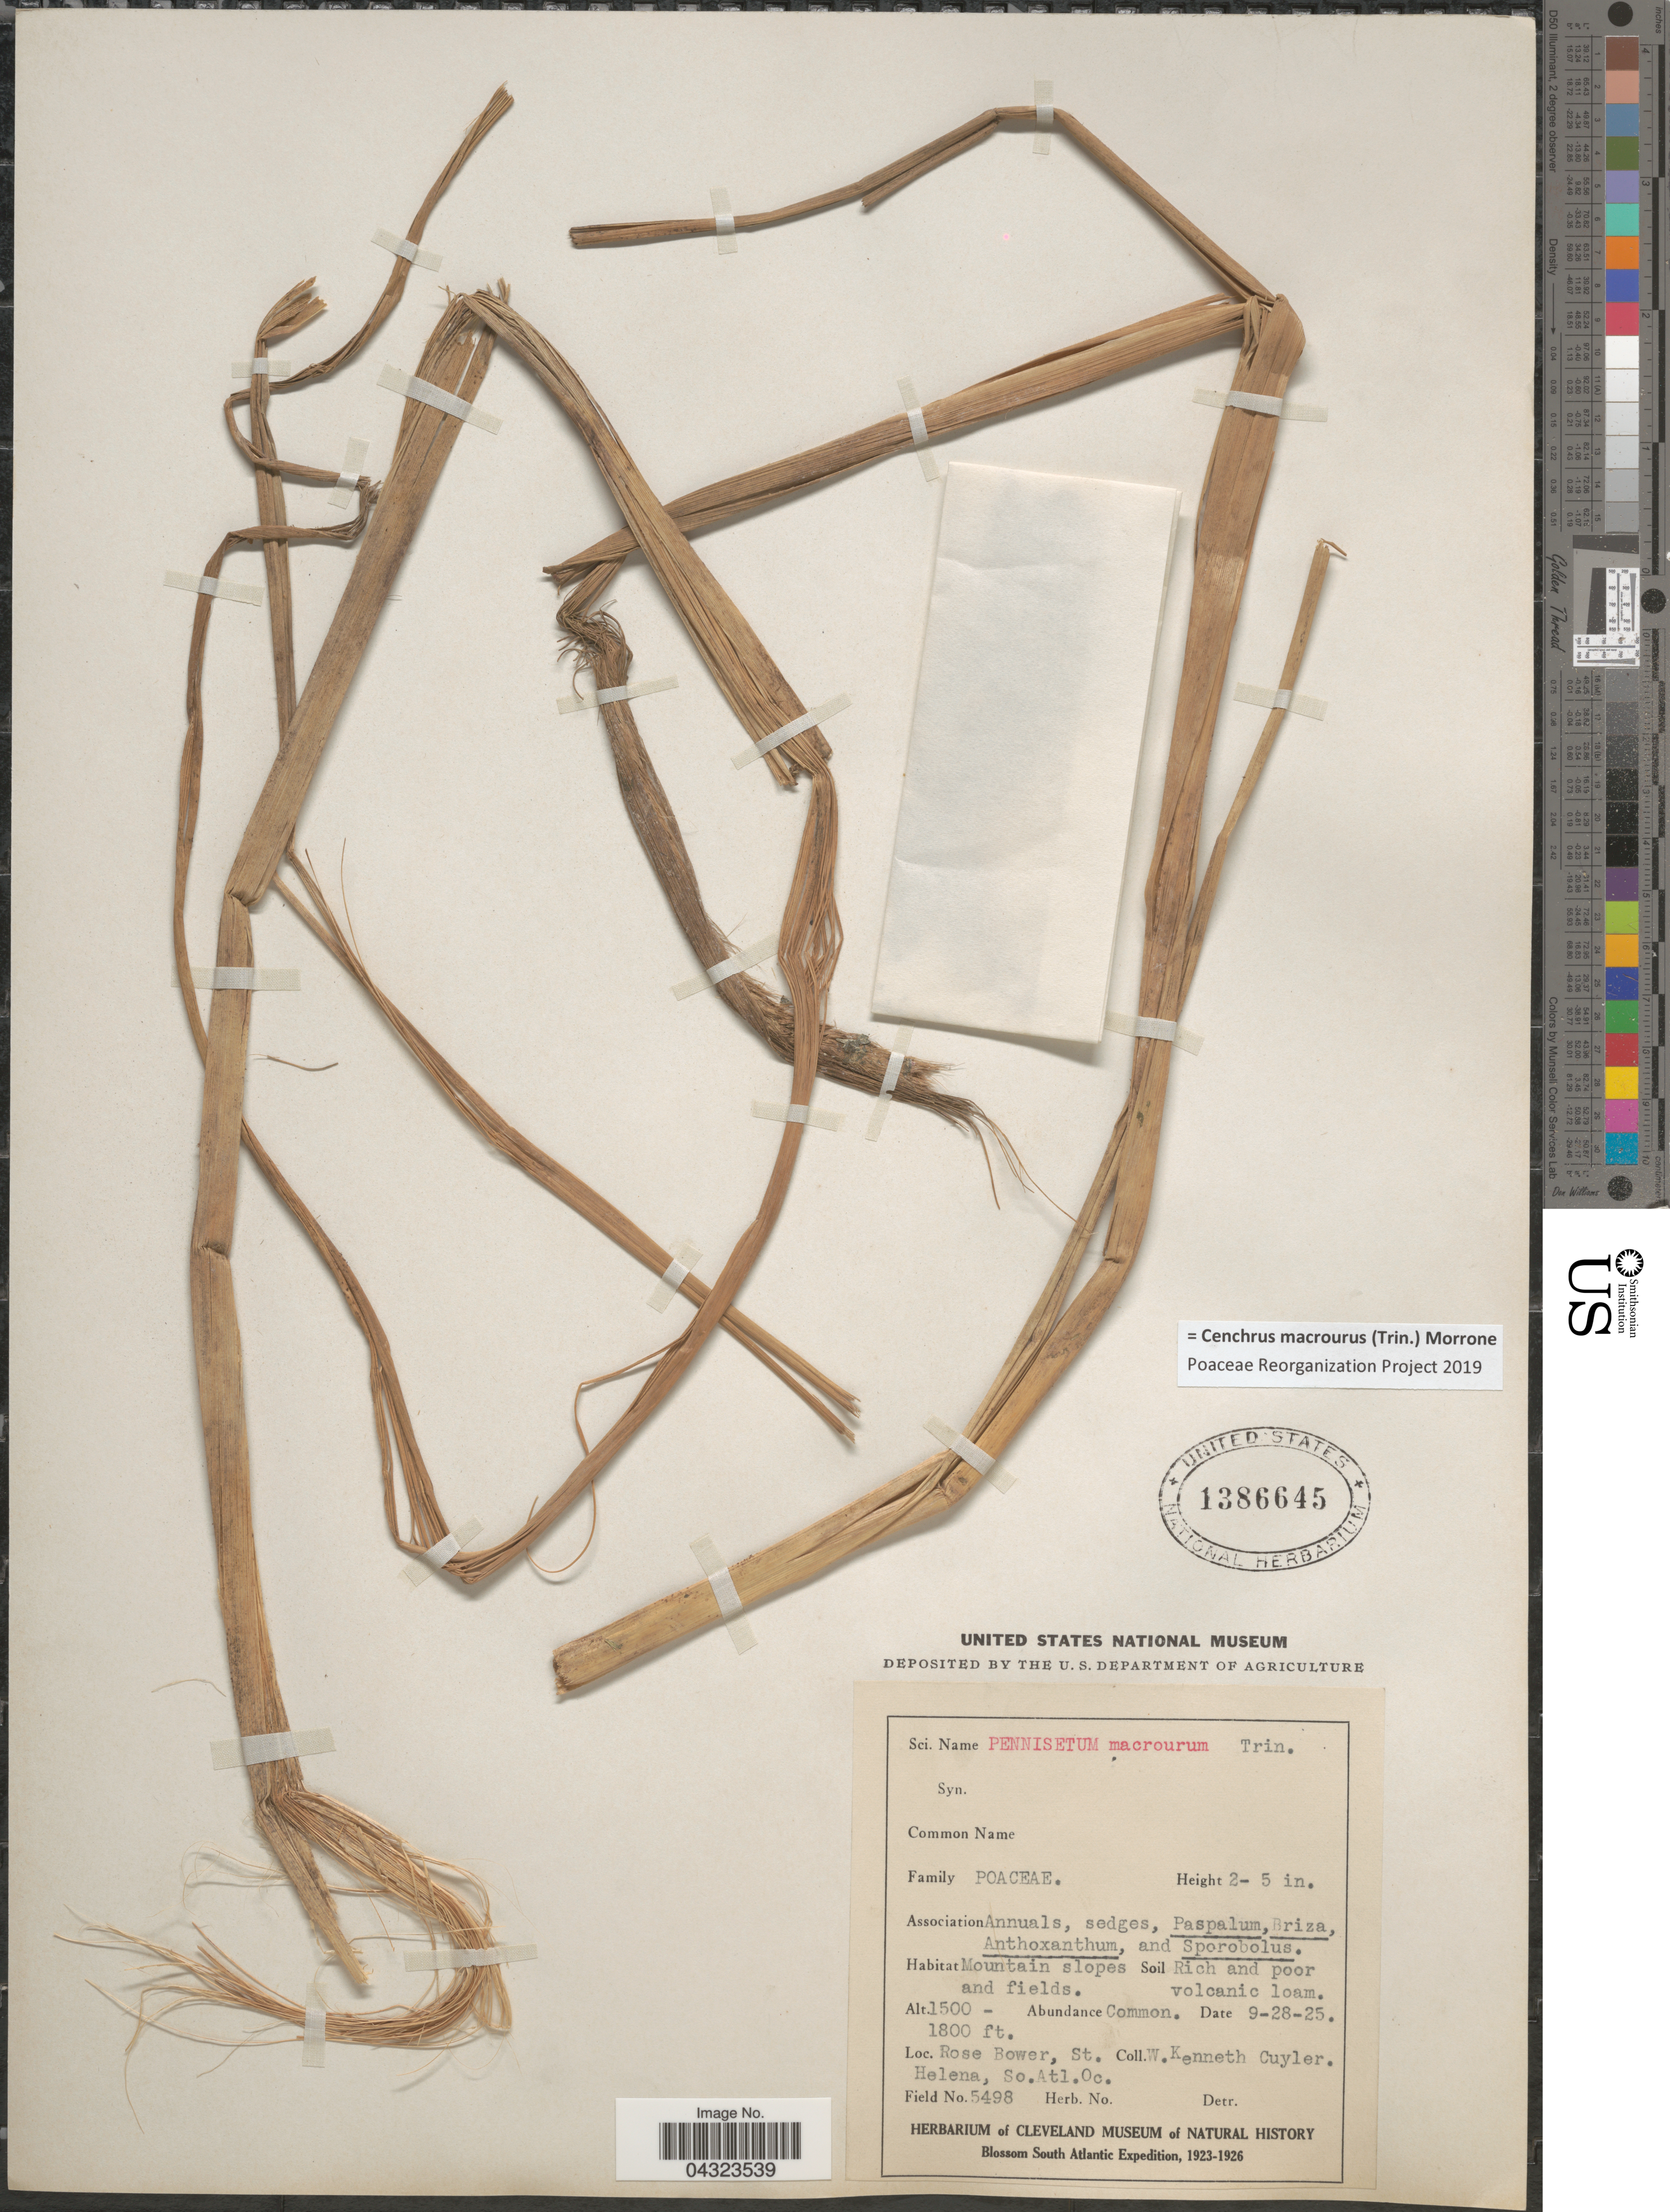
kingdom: Plantae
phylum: Tracheophyta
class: Liliopsida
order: Poales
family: Poaceae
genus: Cenchrus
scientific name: Cenchrus macrourus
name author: (Trin.) Morrone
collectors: W. Cuyler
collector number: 5498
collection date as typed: Transcribed d/m/y: 28/9/25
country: St. Helena Islands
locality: Rose Bower, St. Helena, So. Atl. Oc. Blossom South Atlantic Expedition, 1923-1926.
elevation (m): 457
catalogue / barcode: US 1386645